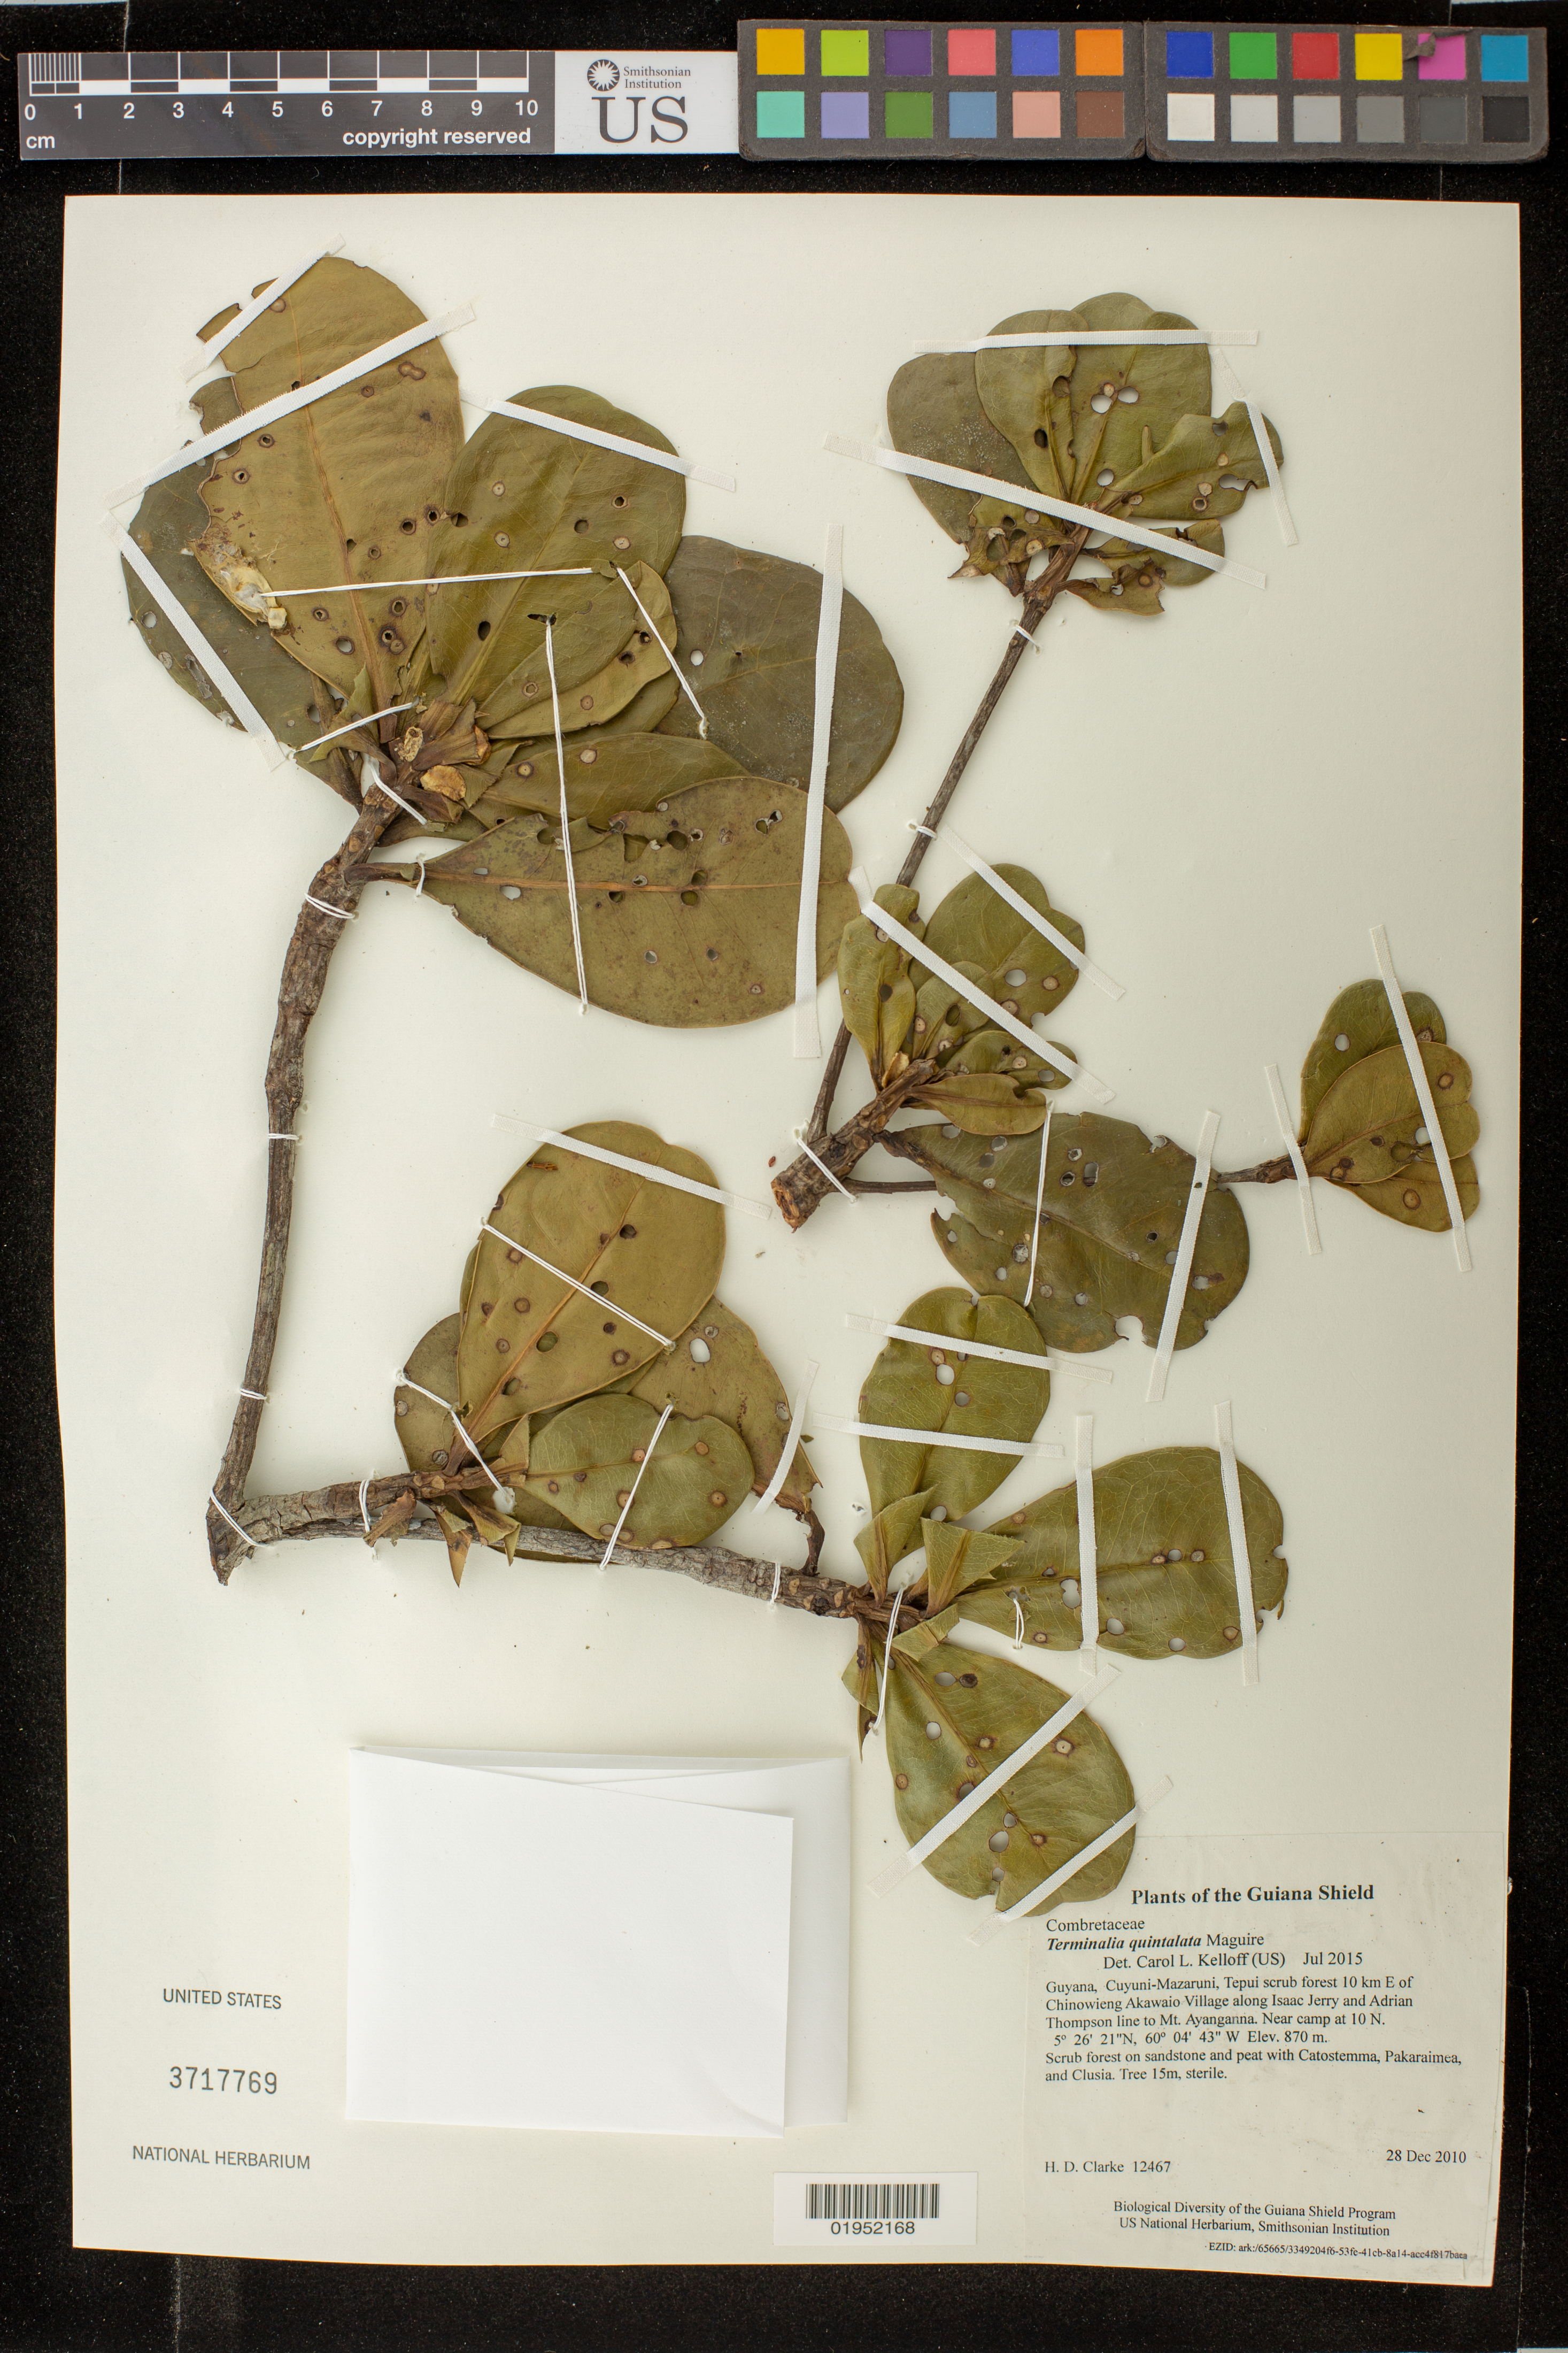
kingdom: Plantae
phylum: Tracheophyta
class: Magnoliopsida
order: Myrtales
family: Combretaceae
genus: Terminalia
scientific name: Terminalia quintalata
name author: Maguire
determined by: Kelloff, Carol L., (US), Smithsonian Institution - National Museum of Natural History (UNITED STATES)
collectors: H. D. Clarke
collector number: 12467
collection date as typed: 28 Dec 2010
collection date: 2010-12-28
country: Guyana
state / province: Cuyuni-Mazaruni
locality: Tepui scrub forest 10 km E of Chinowieng Akawaio Village along Isaac Jerry and Adrian Thompson line to Mt. Ayanganna. Near camp at 10 N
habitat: Scrub forest on sandstone and peat with Catostemma, Pakaraimea, and Clusia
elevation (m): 870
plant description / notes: photo, voucher for DNA sample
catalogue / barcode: US 3717769